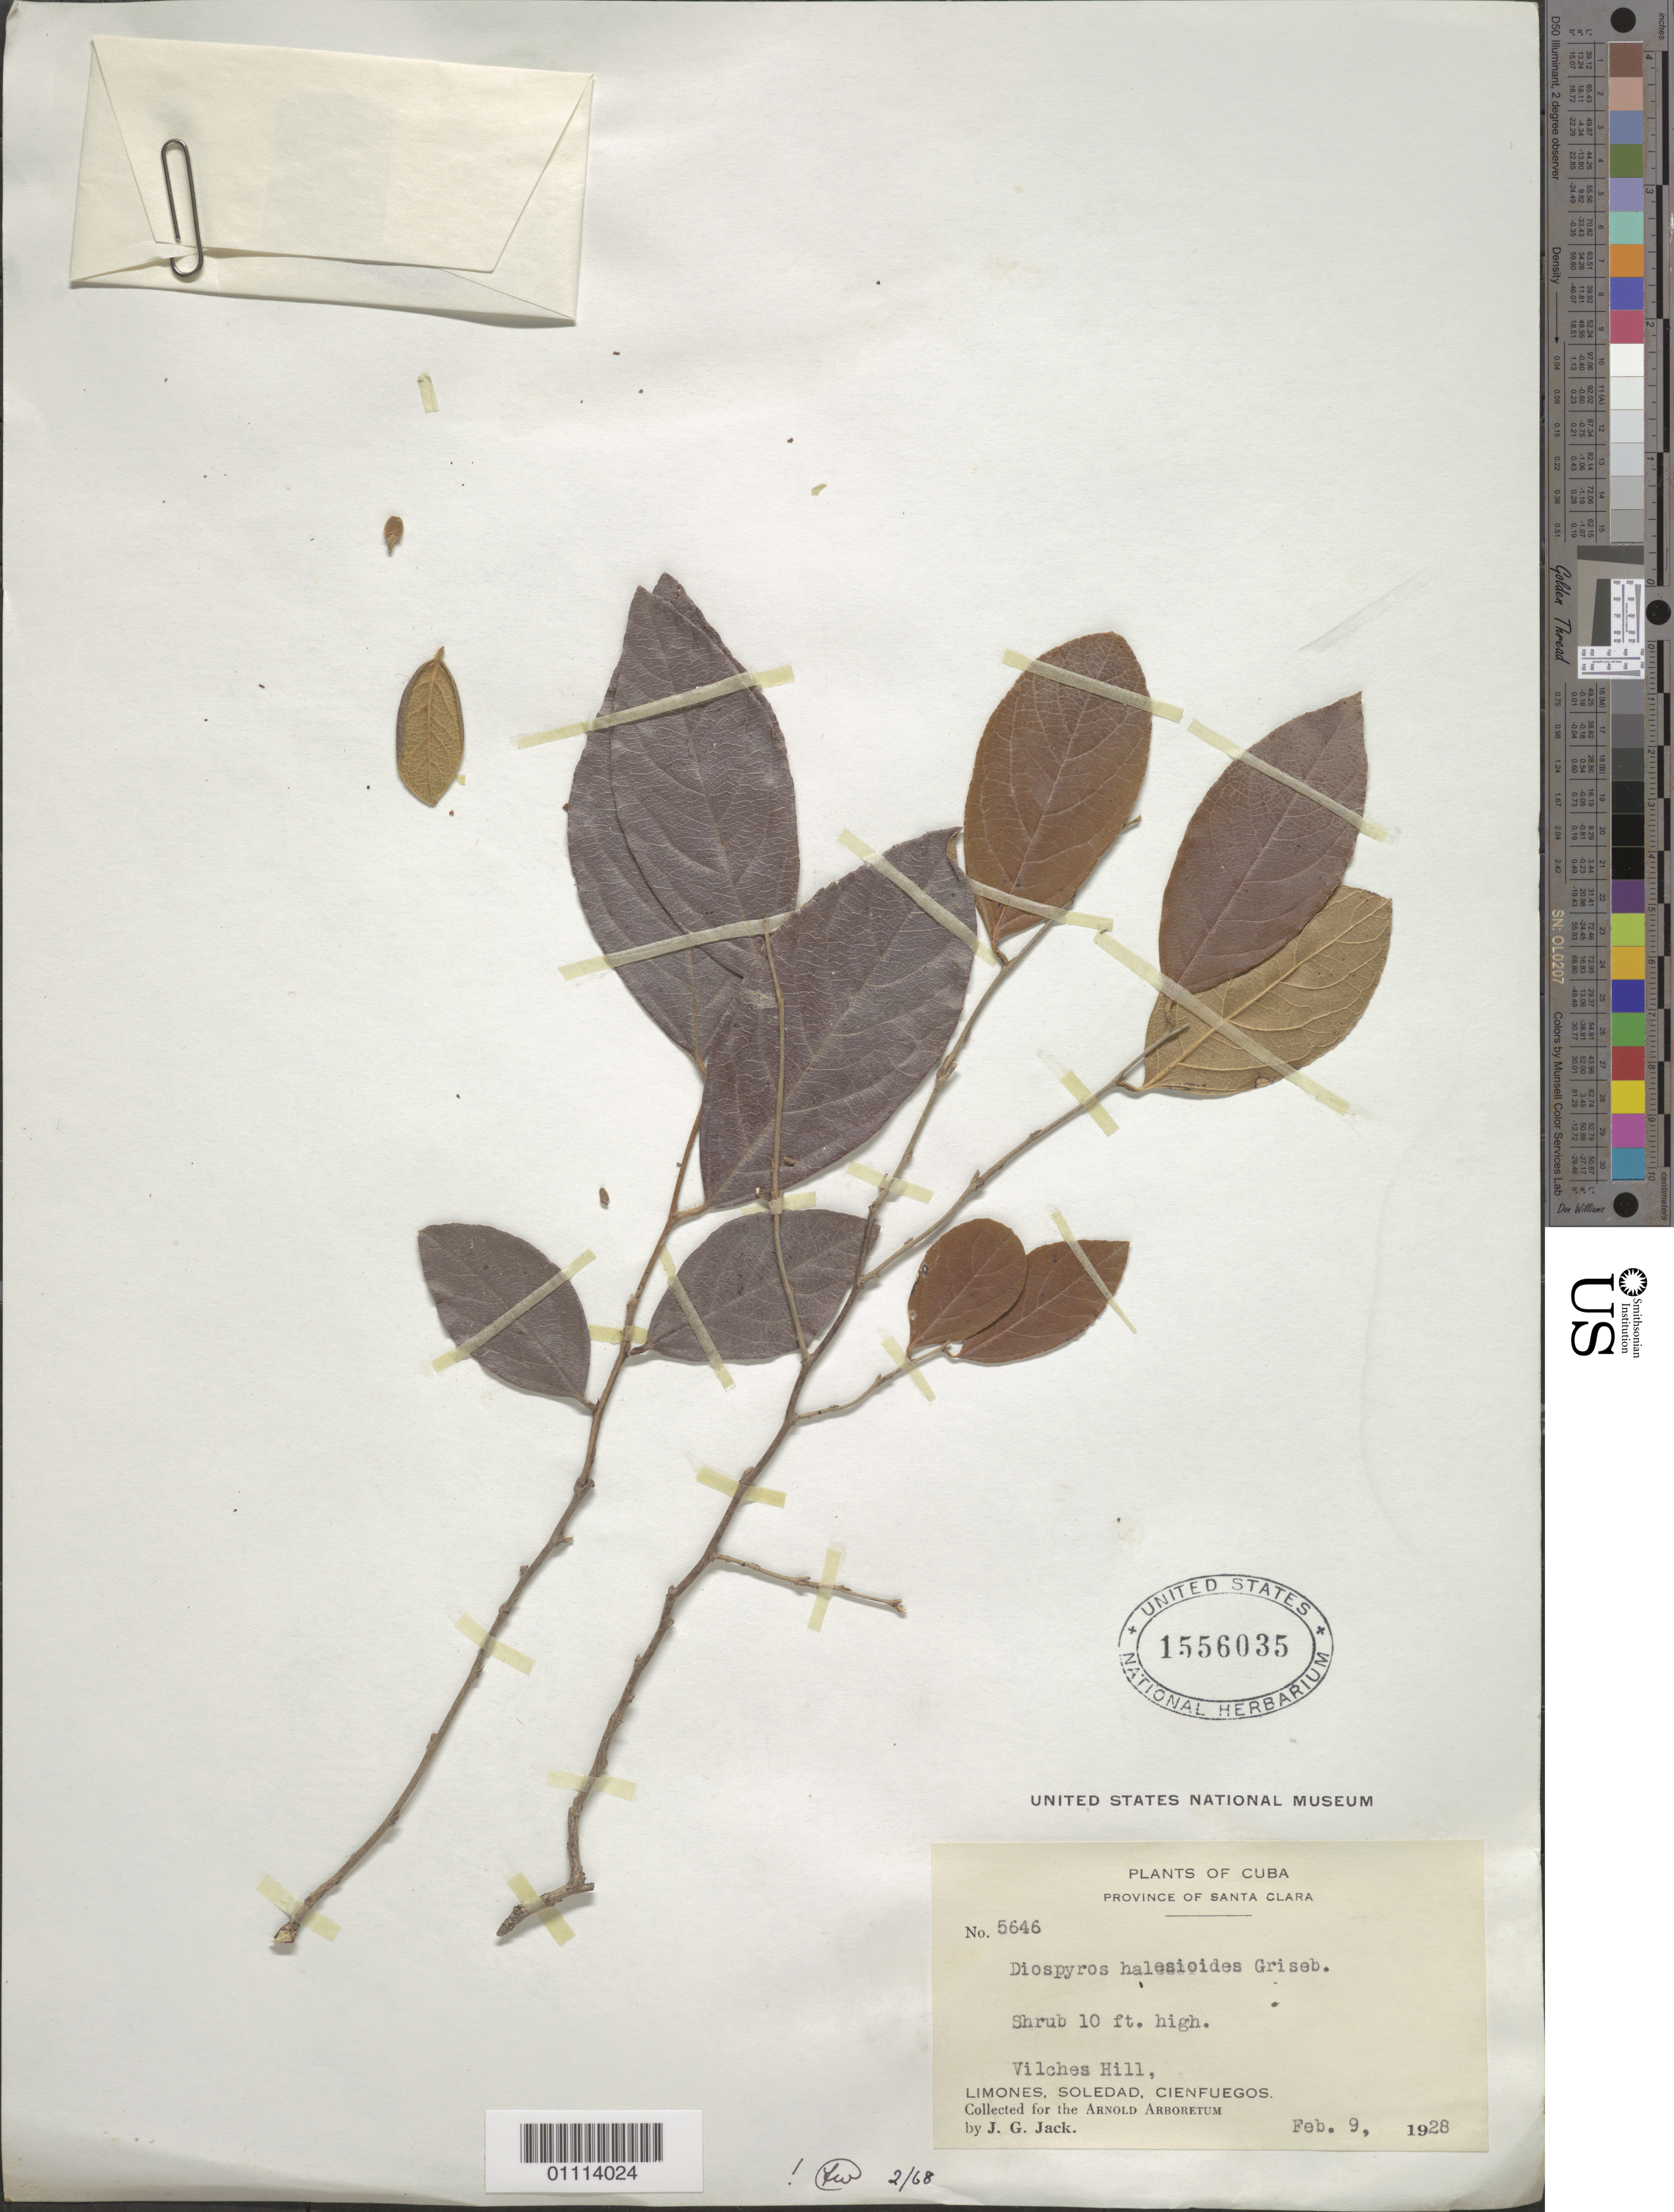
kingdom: Plantae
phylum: Tracheophyta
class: Magnoliopsida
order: Ericales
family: Ebenaceae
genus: Diospyros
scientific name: Diospyros halesioides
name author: Griseb.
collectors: J. G. Jack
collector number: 5646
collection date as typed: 09 Feb 1928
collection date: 1928-02-09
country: Cuba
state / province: Cienfuegos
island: Cuba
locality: Vilches Hill, Limones, Soledad, Cienfuegos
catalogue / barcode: US 1556035